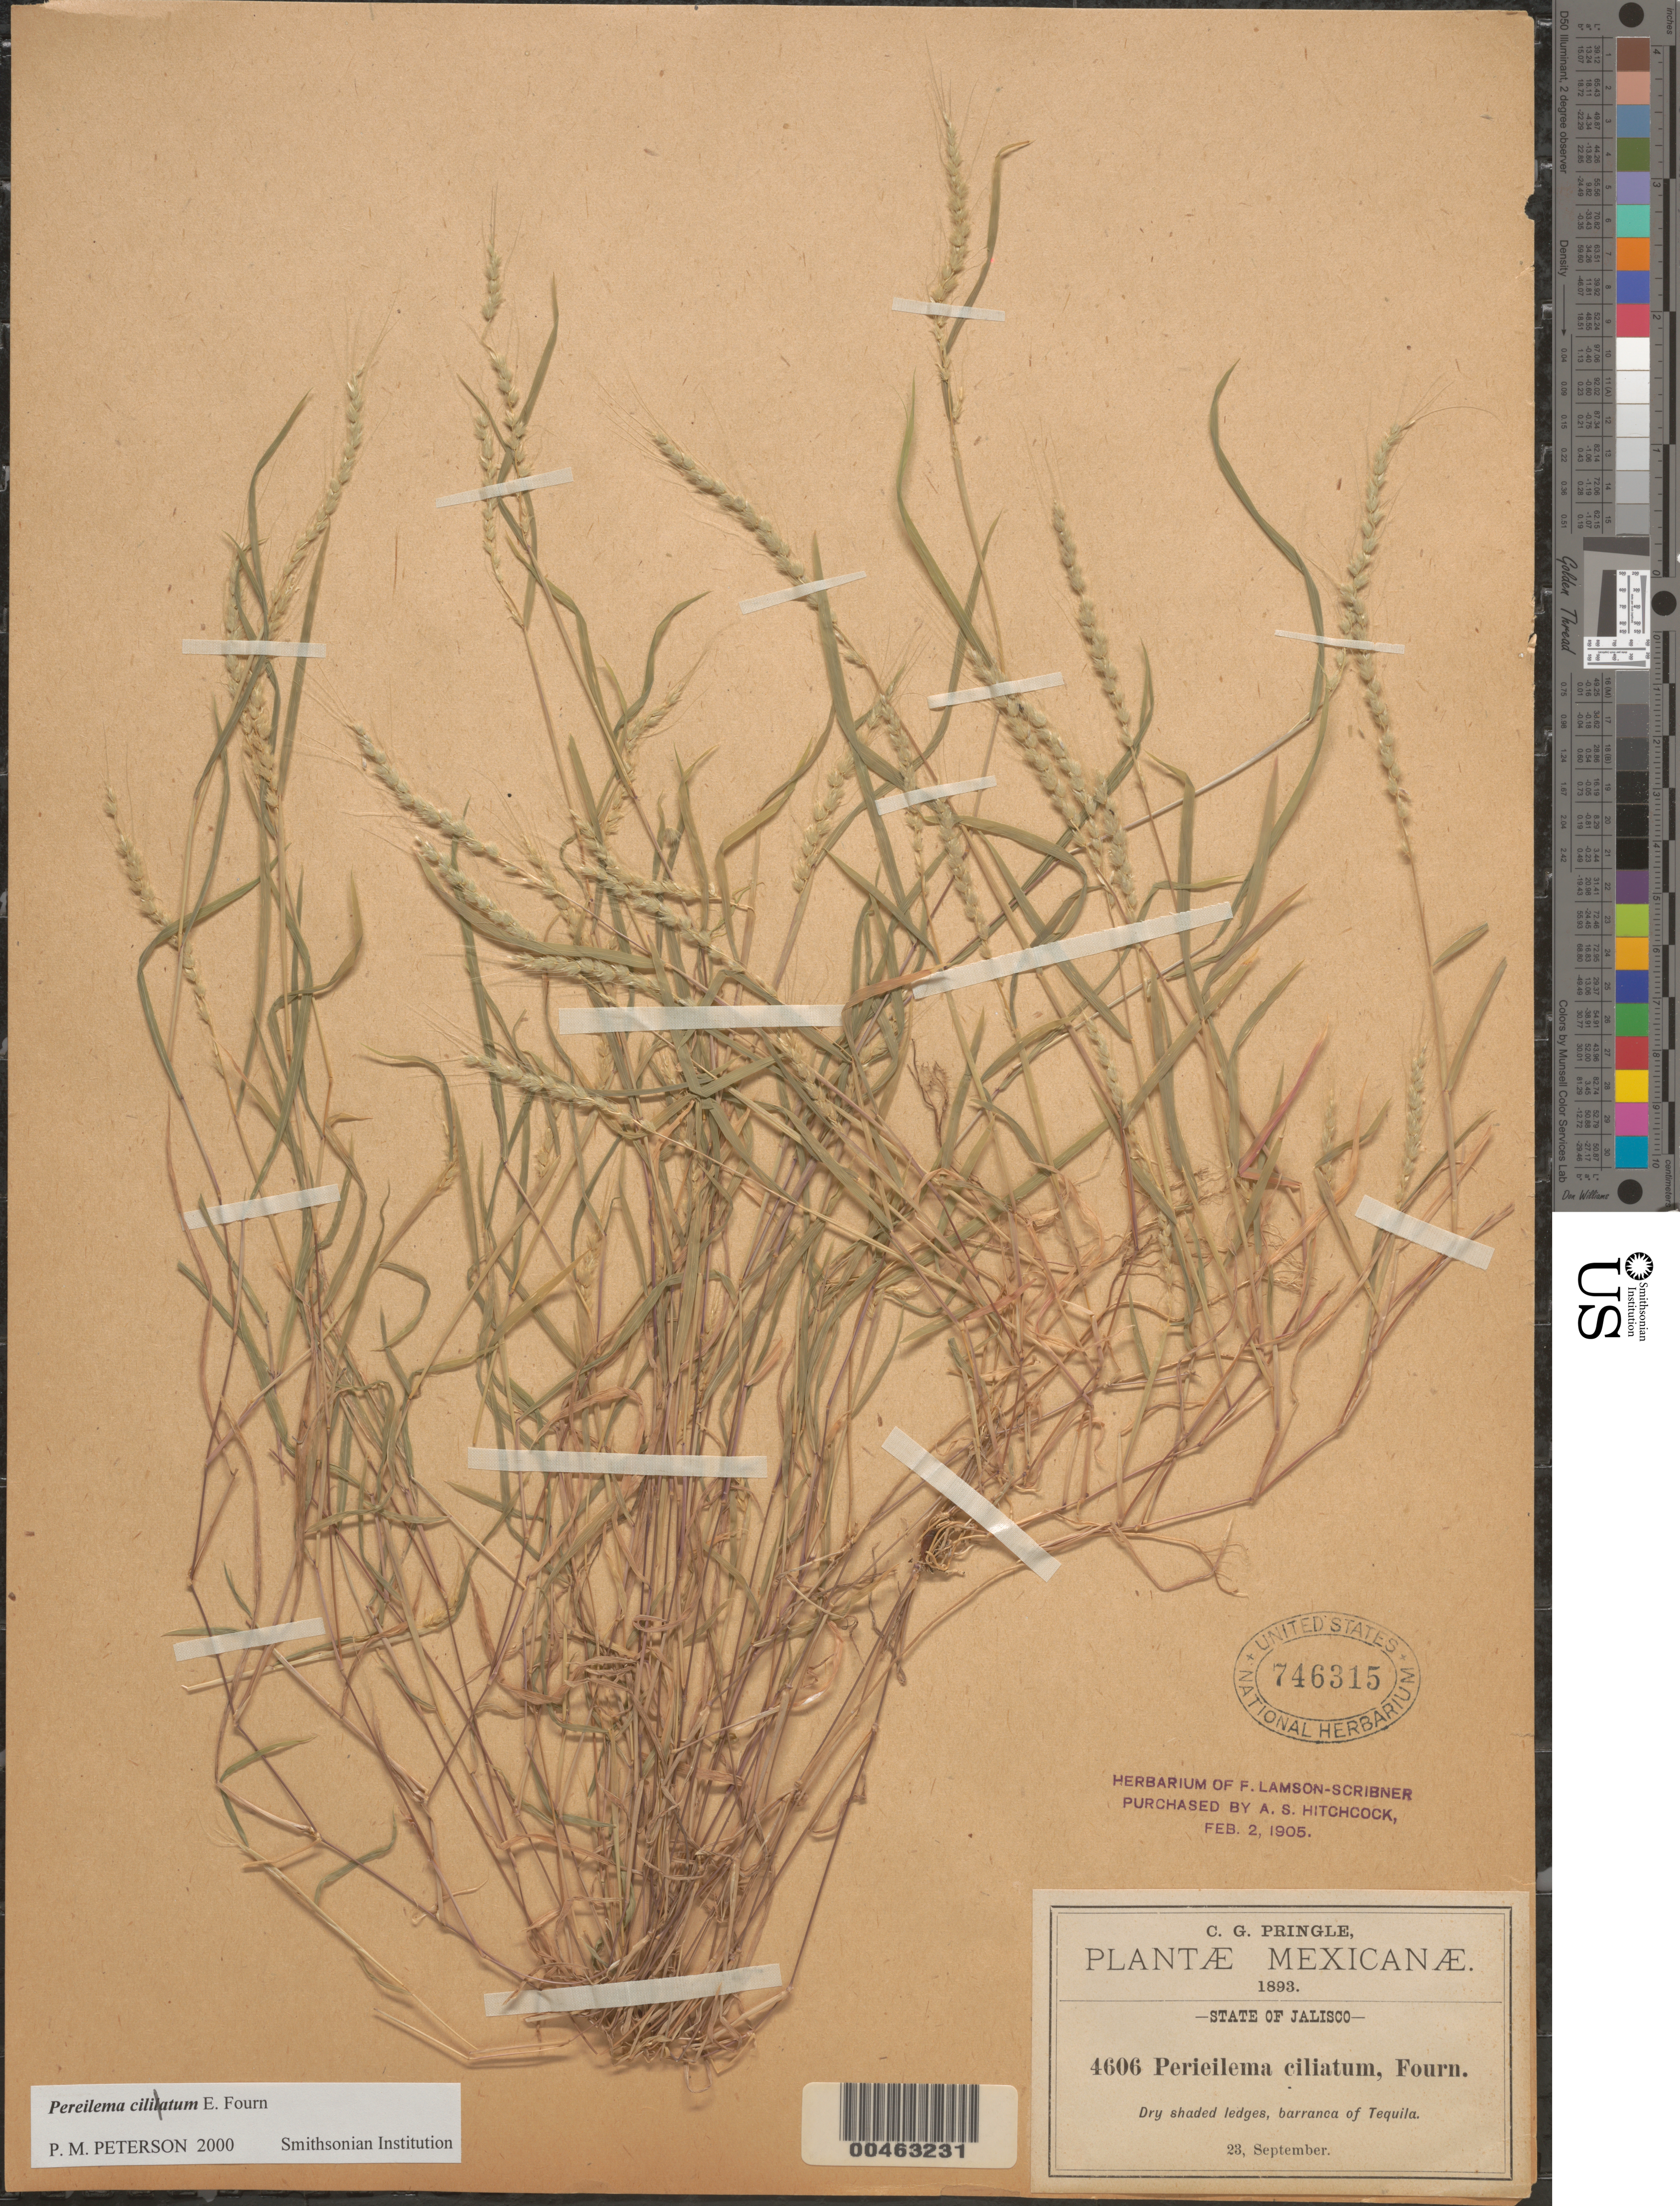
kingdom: Plantae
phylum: Tracheophyta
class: Liliopsida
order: Poales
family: Poaceae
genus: Pereilema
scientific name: Pereilema ciliatum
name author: E. Fourn.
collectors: C. G. Pringle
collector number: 4606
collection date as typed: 23 Sep 1893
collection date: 1893-09-23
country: Mexico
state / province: Jalisco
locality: Barranca of Tequila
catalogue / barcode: US 746315